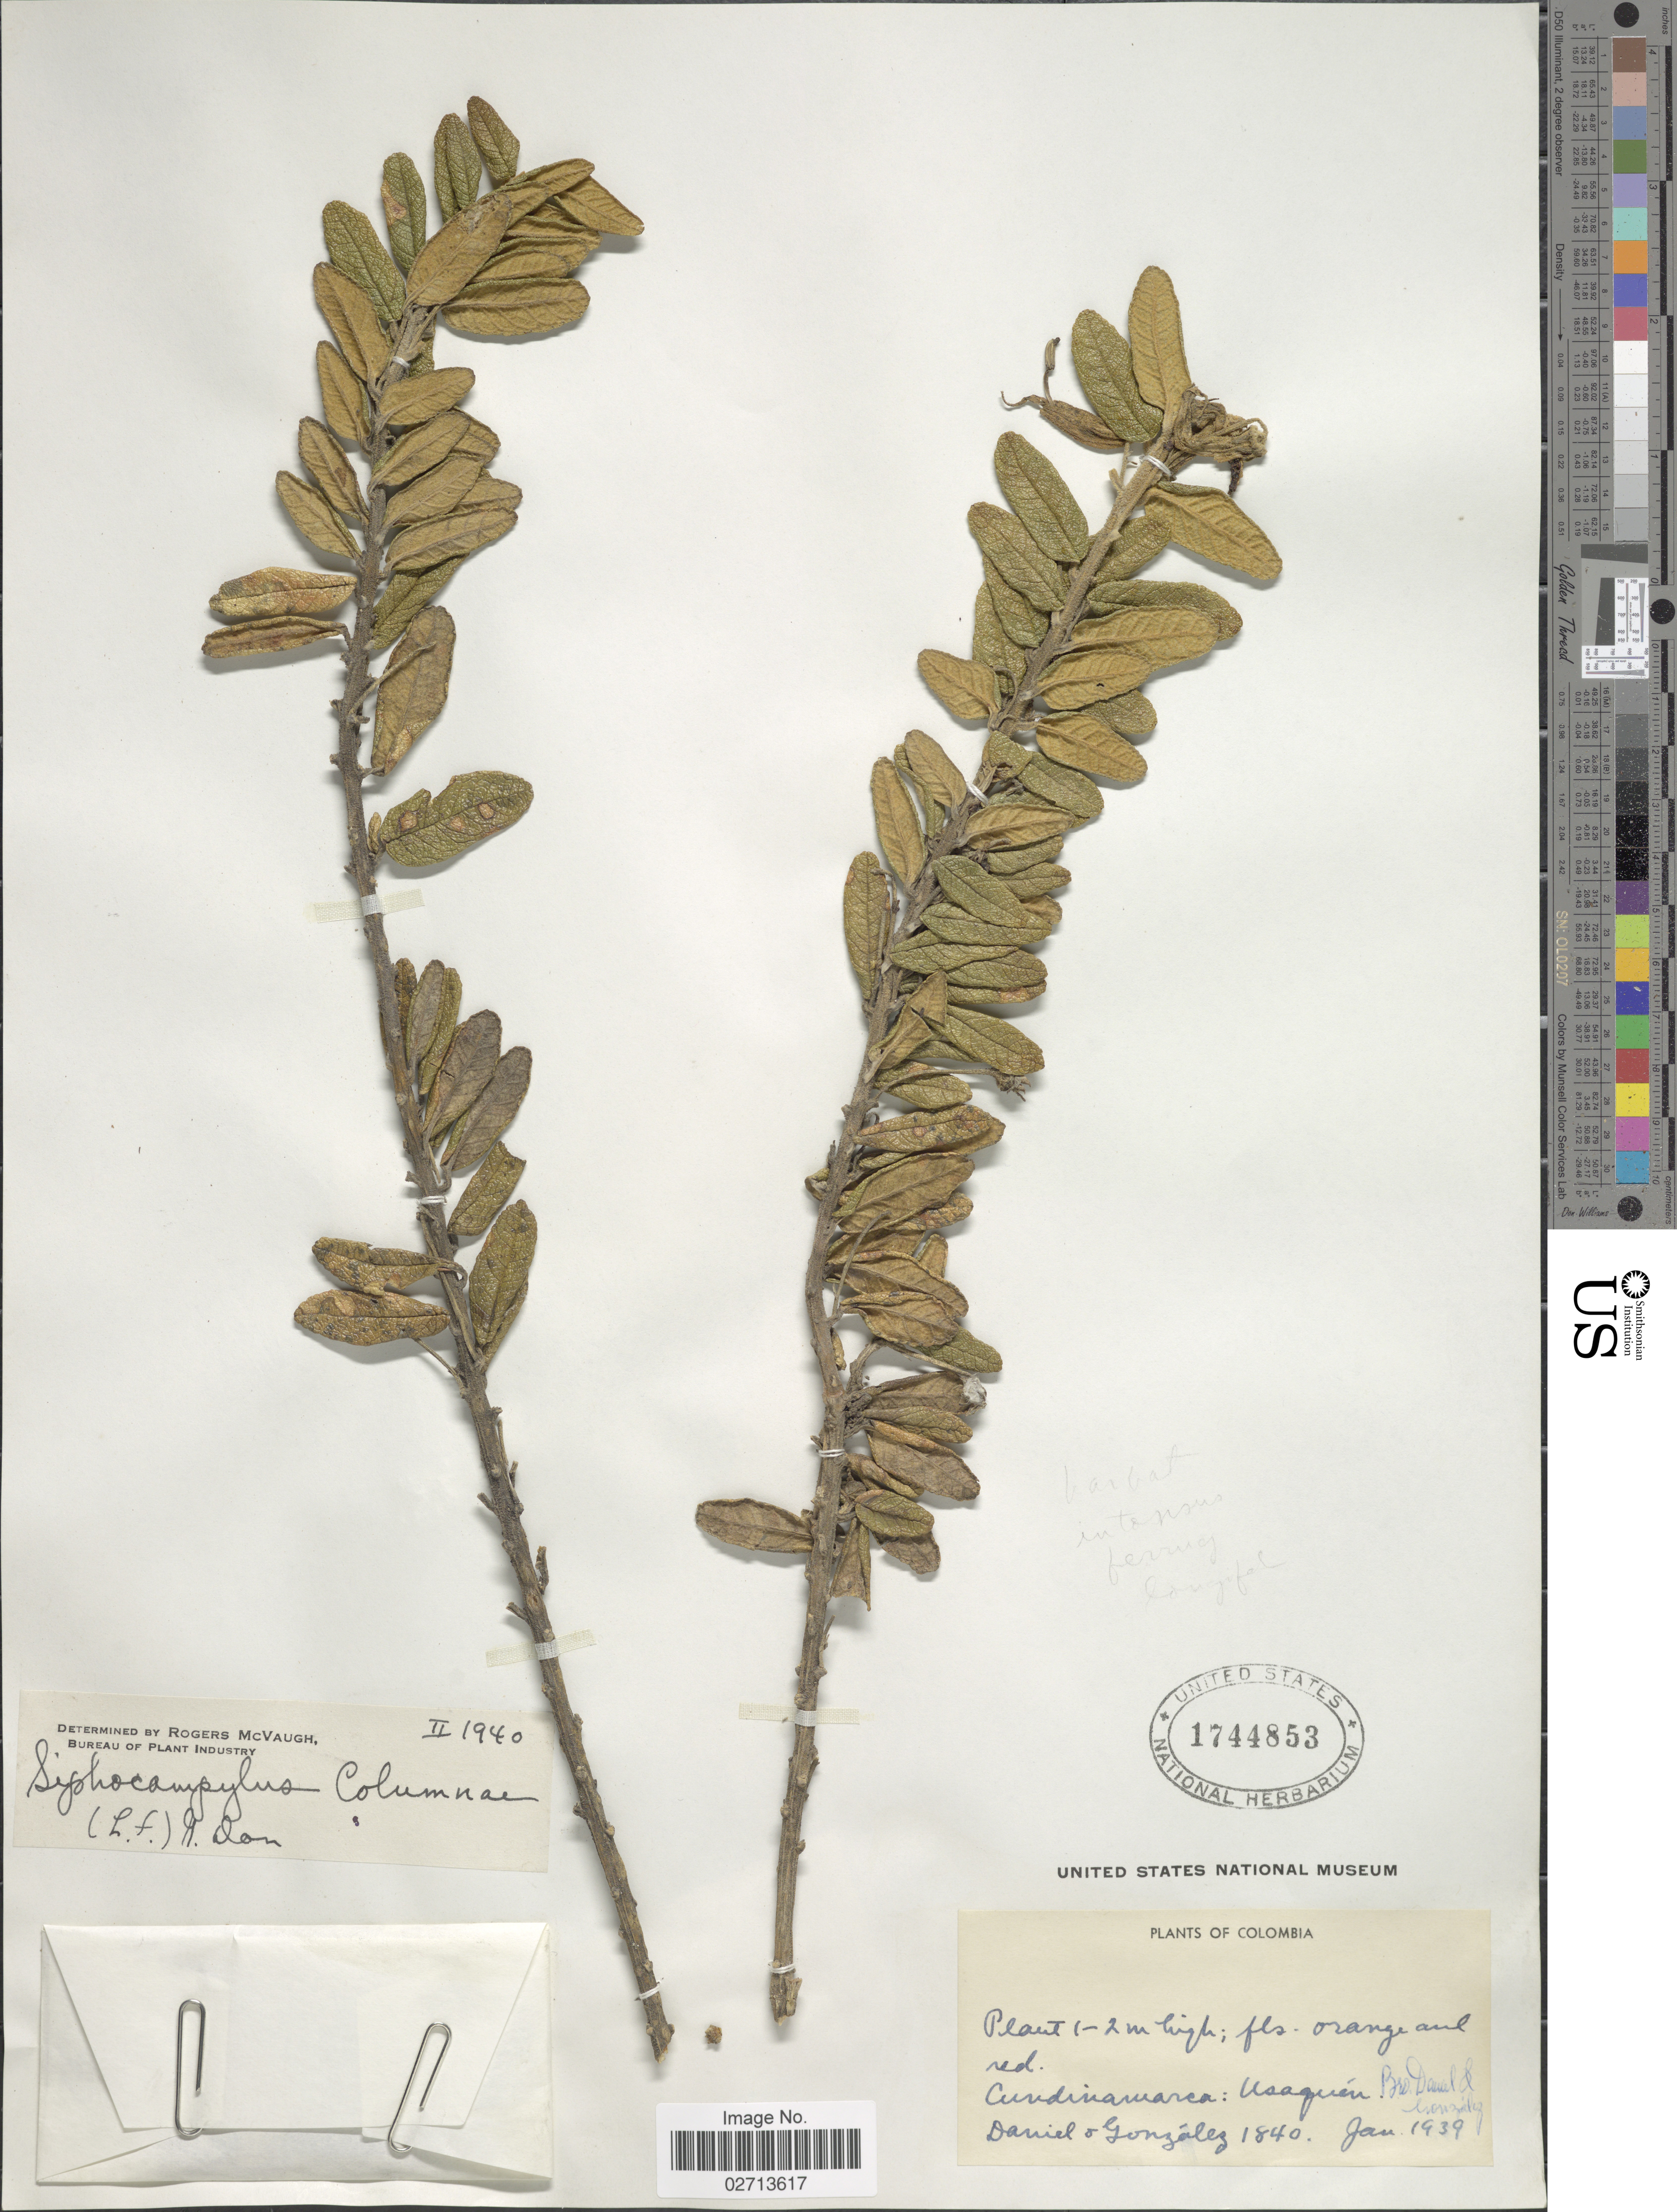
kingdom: Plantae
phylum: Tracheophyta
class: Magnoliopsida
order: Asterales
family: Campanulaceae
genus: Siphocampylus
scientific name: Siphocampylus columnae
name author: (L. f.) G. Don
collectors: -. Daniel & -. González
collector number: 1840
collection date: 1939-01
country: Colombia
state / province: Cundinamarca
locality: Usaquen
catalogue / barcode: US 1744853